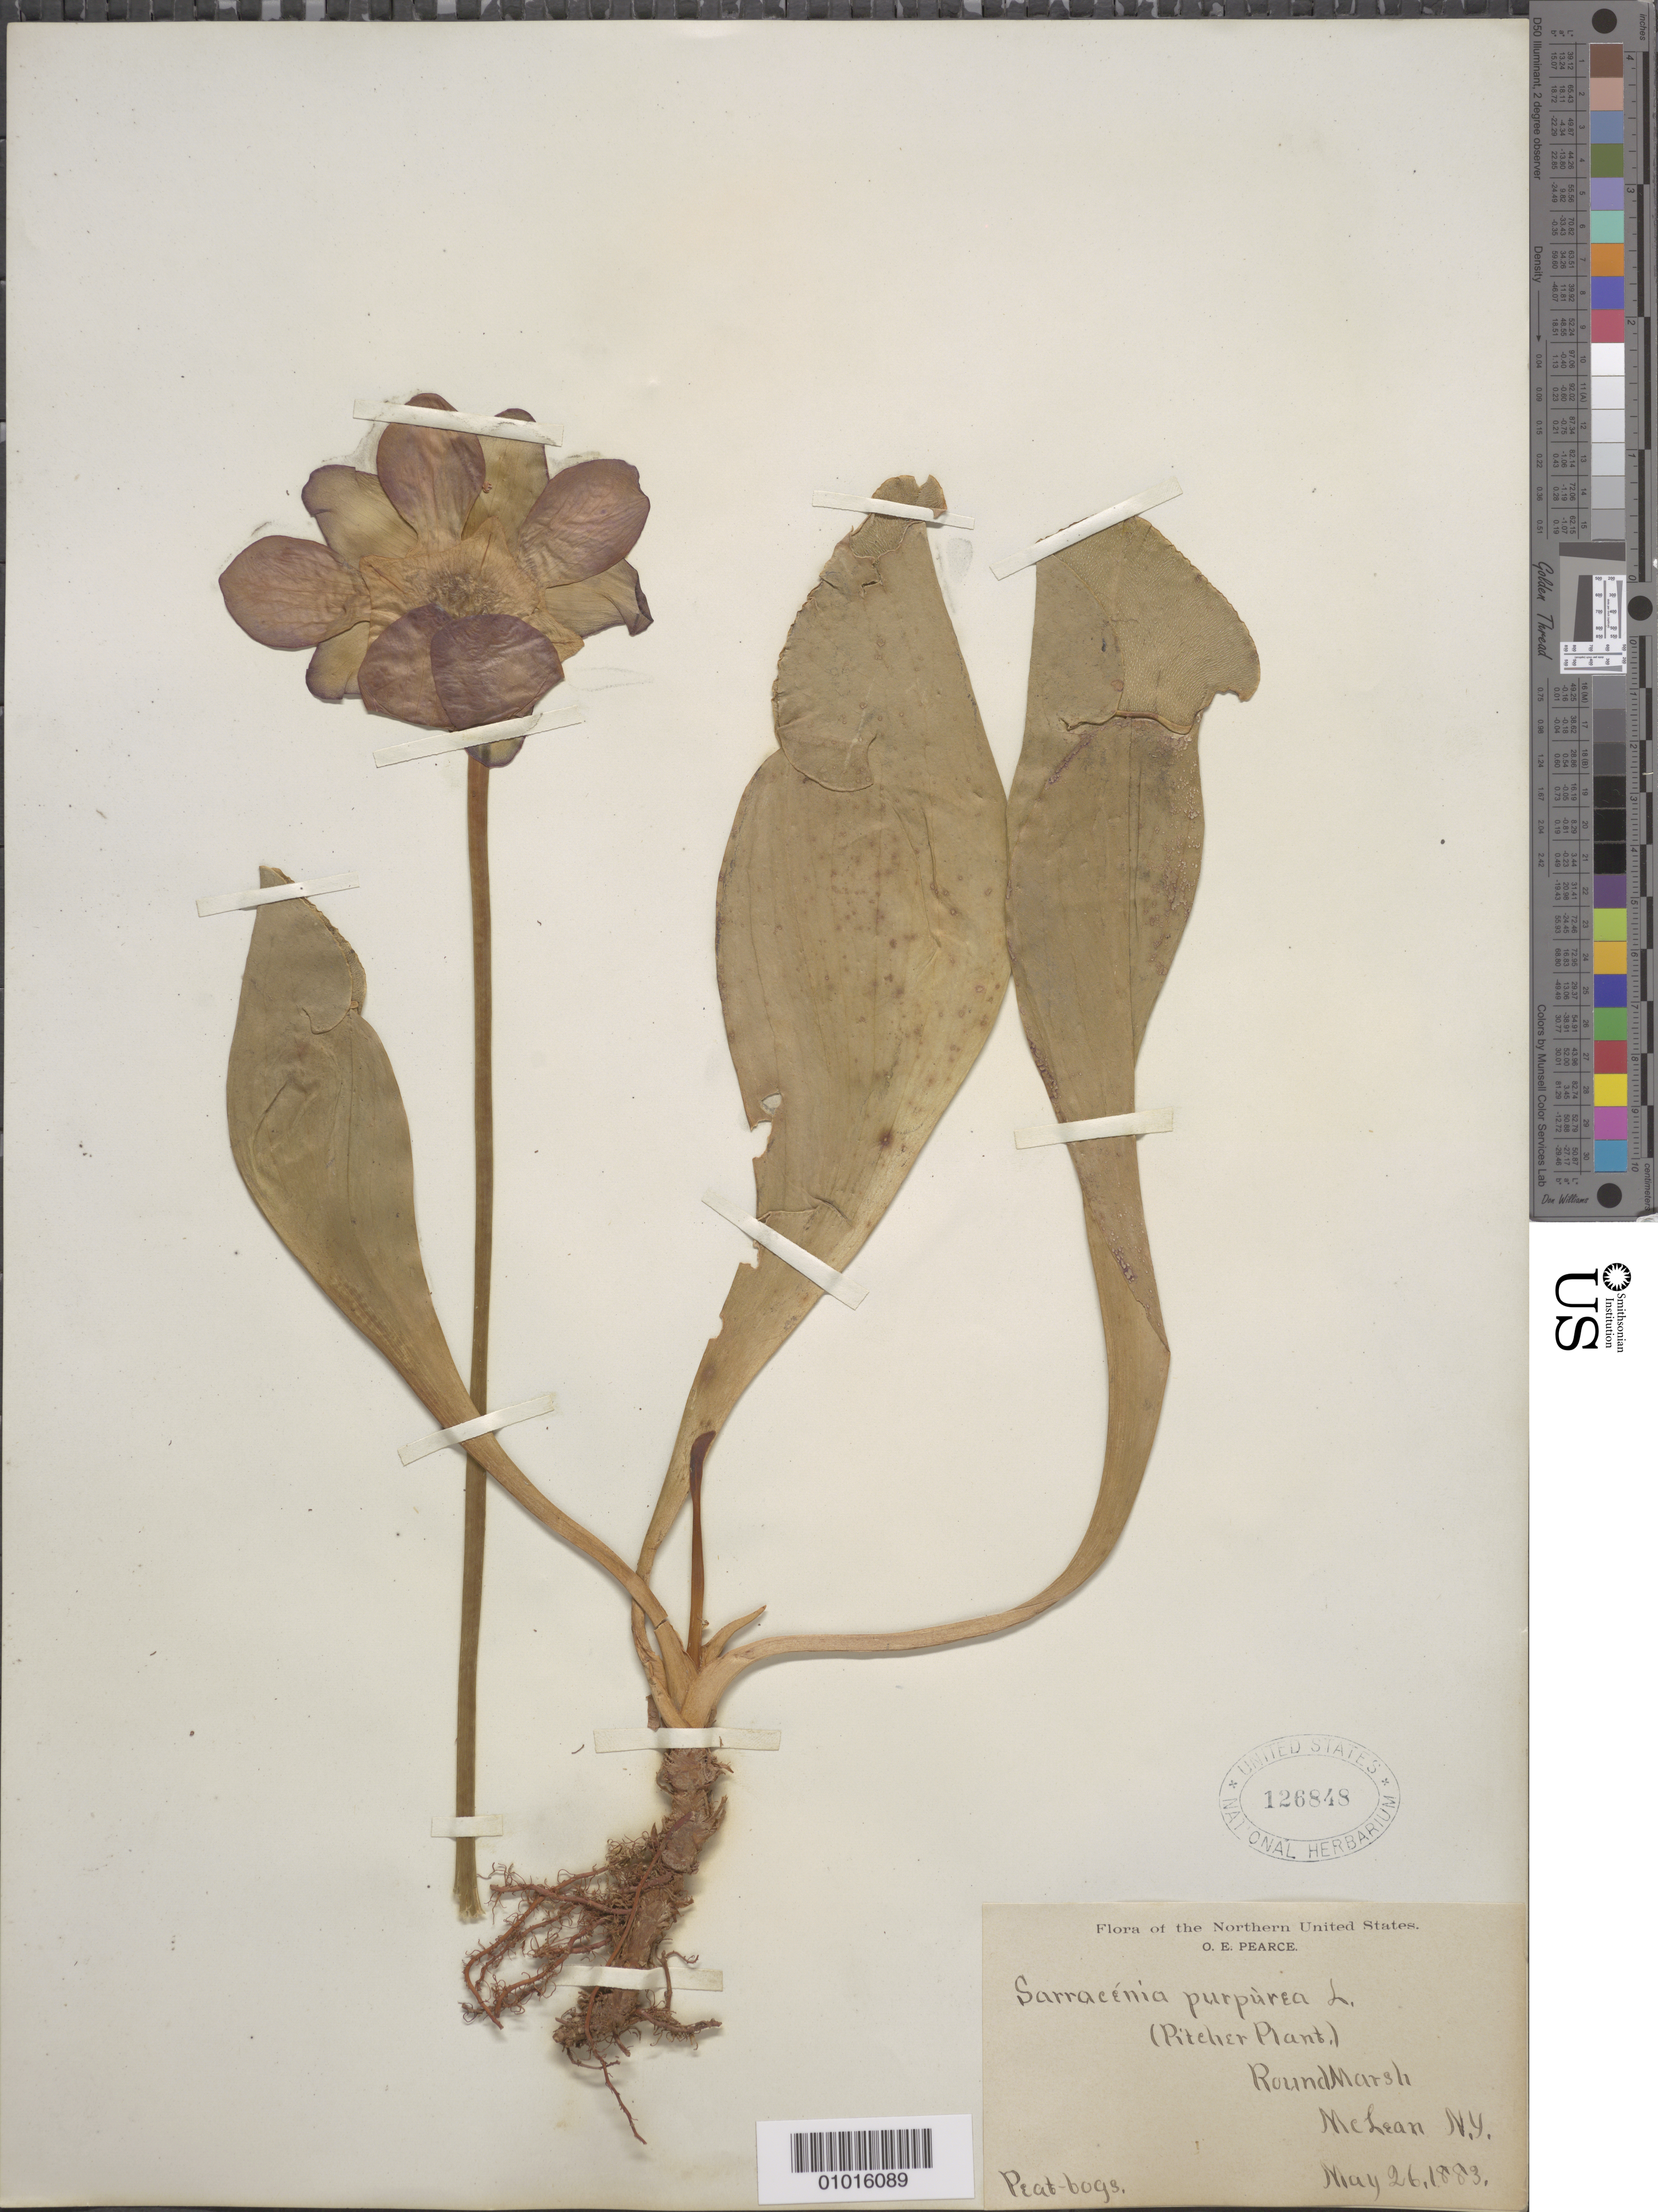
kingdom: Plantae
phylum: Tracheophyta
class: Magnoliopsida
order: Ericales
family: Sarraceniaceae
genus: Sarracenia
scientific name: Sarracenia purpurea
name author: L.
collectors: O. E. Pearce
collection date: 1883-05-21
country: United States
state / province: New York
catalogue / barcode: US 126848